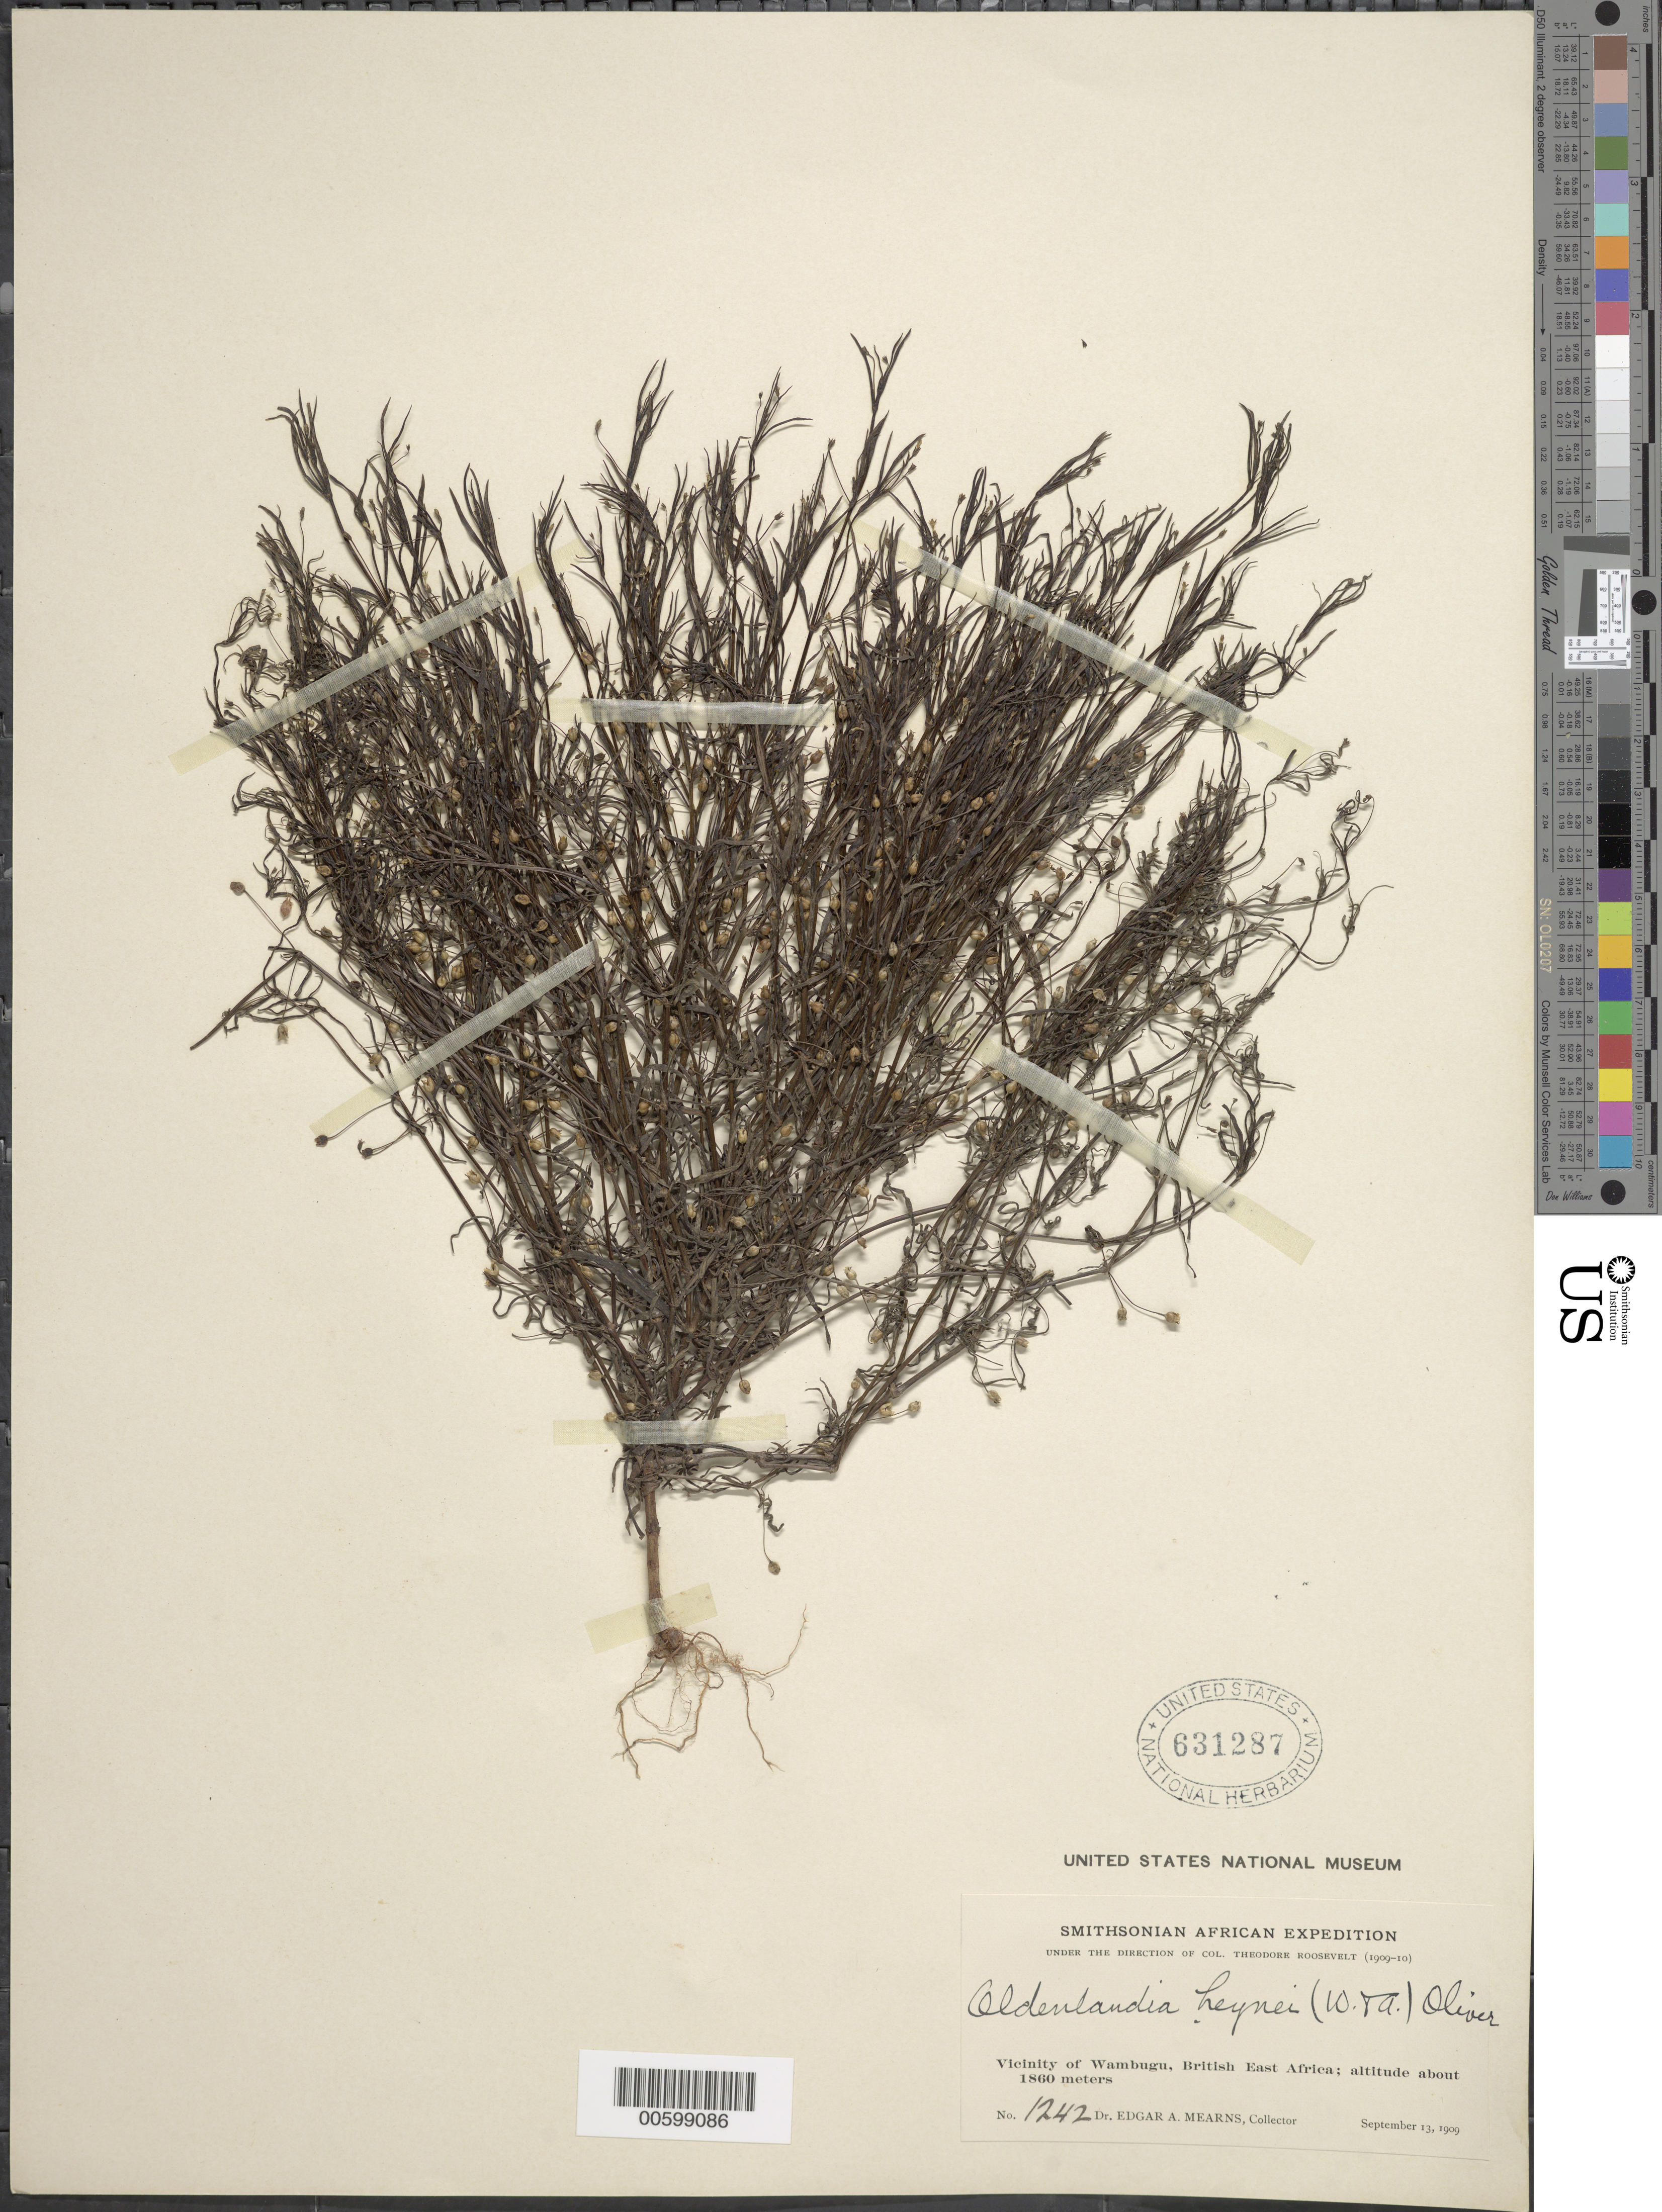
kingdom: Plantae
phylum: Tracheophyta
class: Magnoliopsida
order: Gentianales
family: Rubiaceae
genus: Oldenlandia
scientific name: Oldenlandia herbacea var. herbacea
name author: (L.) Roxb.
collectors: E. A. Mearns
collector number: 1242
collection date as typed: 13 Sep 1909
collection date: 1909-09-13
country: Kenya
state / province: Nairobi Area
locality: Vicinity of Wambugu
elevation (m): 1860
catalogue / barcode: US 631287